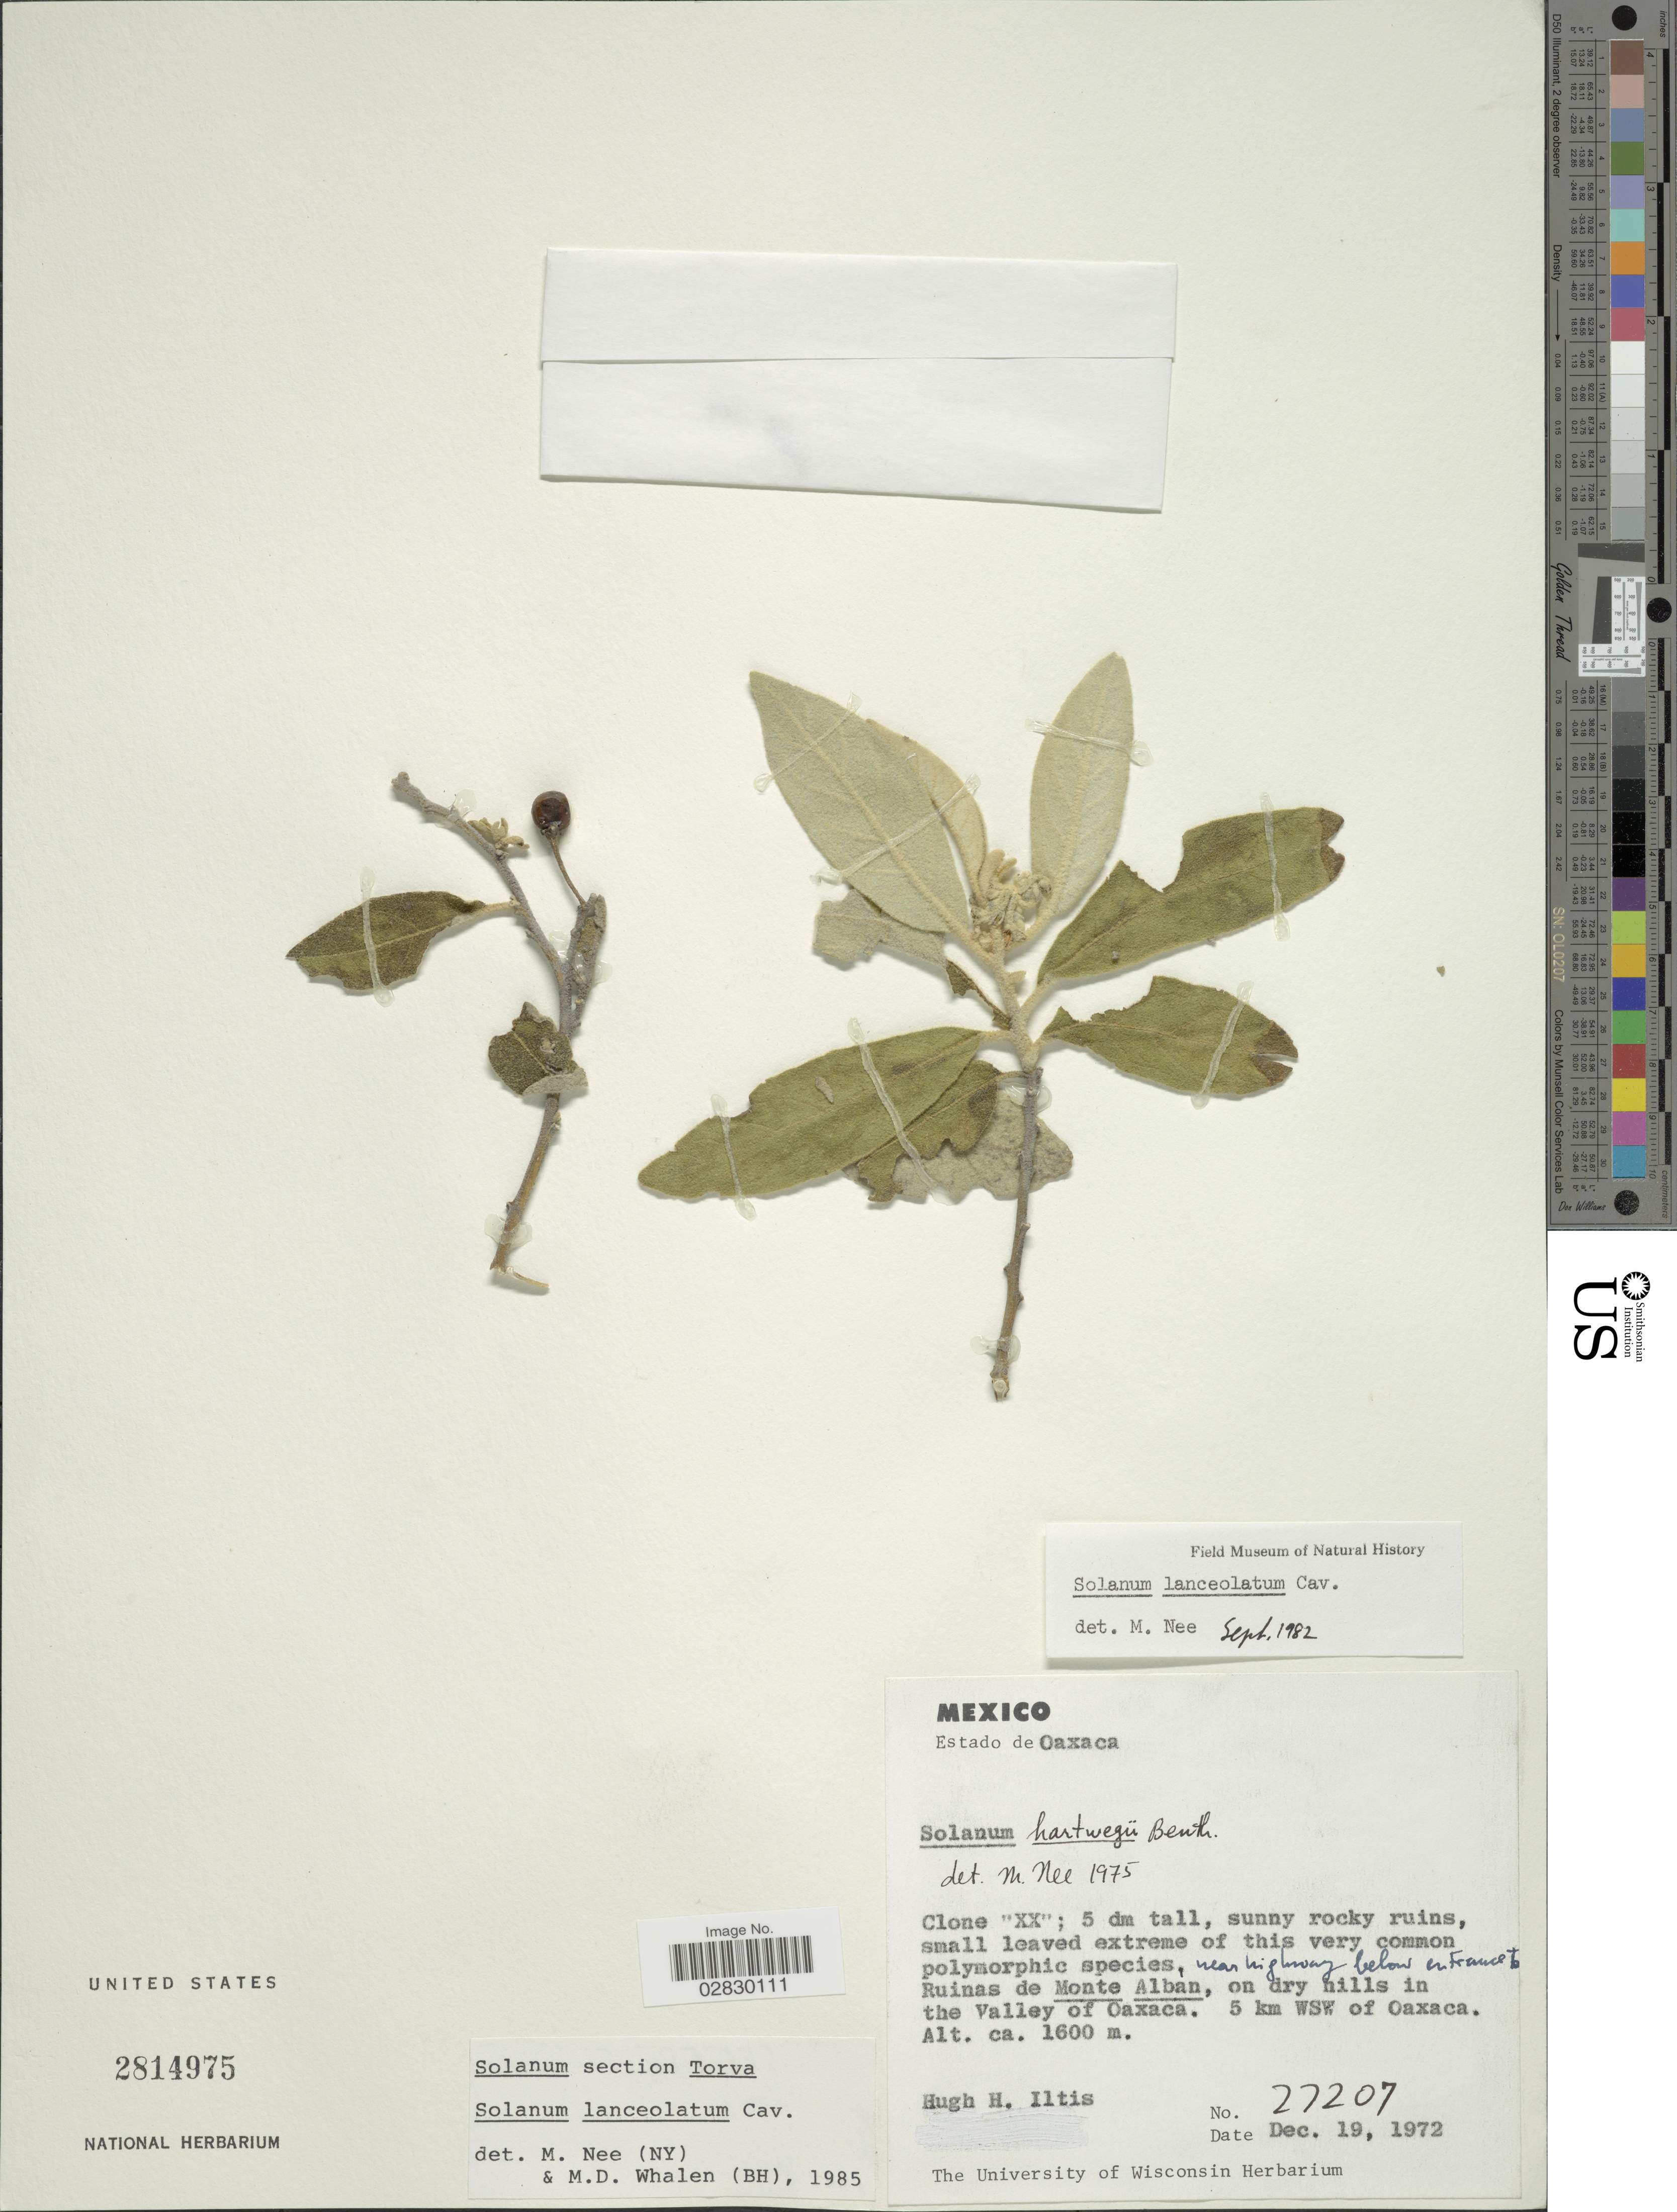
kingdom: Plantae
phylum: Tracheophyta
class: Magnoliopsida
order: Solanales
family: Solanaceae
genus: Solanum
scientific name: Solanum lanceolatum Berthault, nom. illeg.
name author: Berthault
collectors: H. H. Iltis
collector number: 27207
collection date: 1972-12-19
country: Mexico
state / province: Oaxaca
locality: Near highway below en France to Ruinas de Monte Alban, on dry hills in the Valley of Oaxaca. 5 km WSW of Oaxaca.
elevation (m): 1600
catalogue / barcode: US 2814975